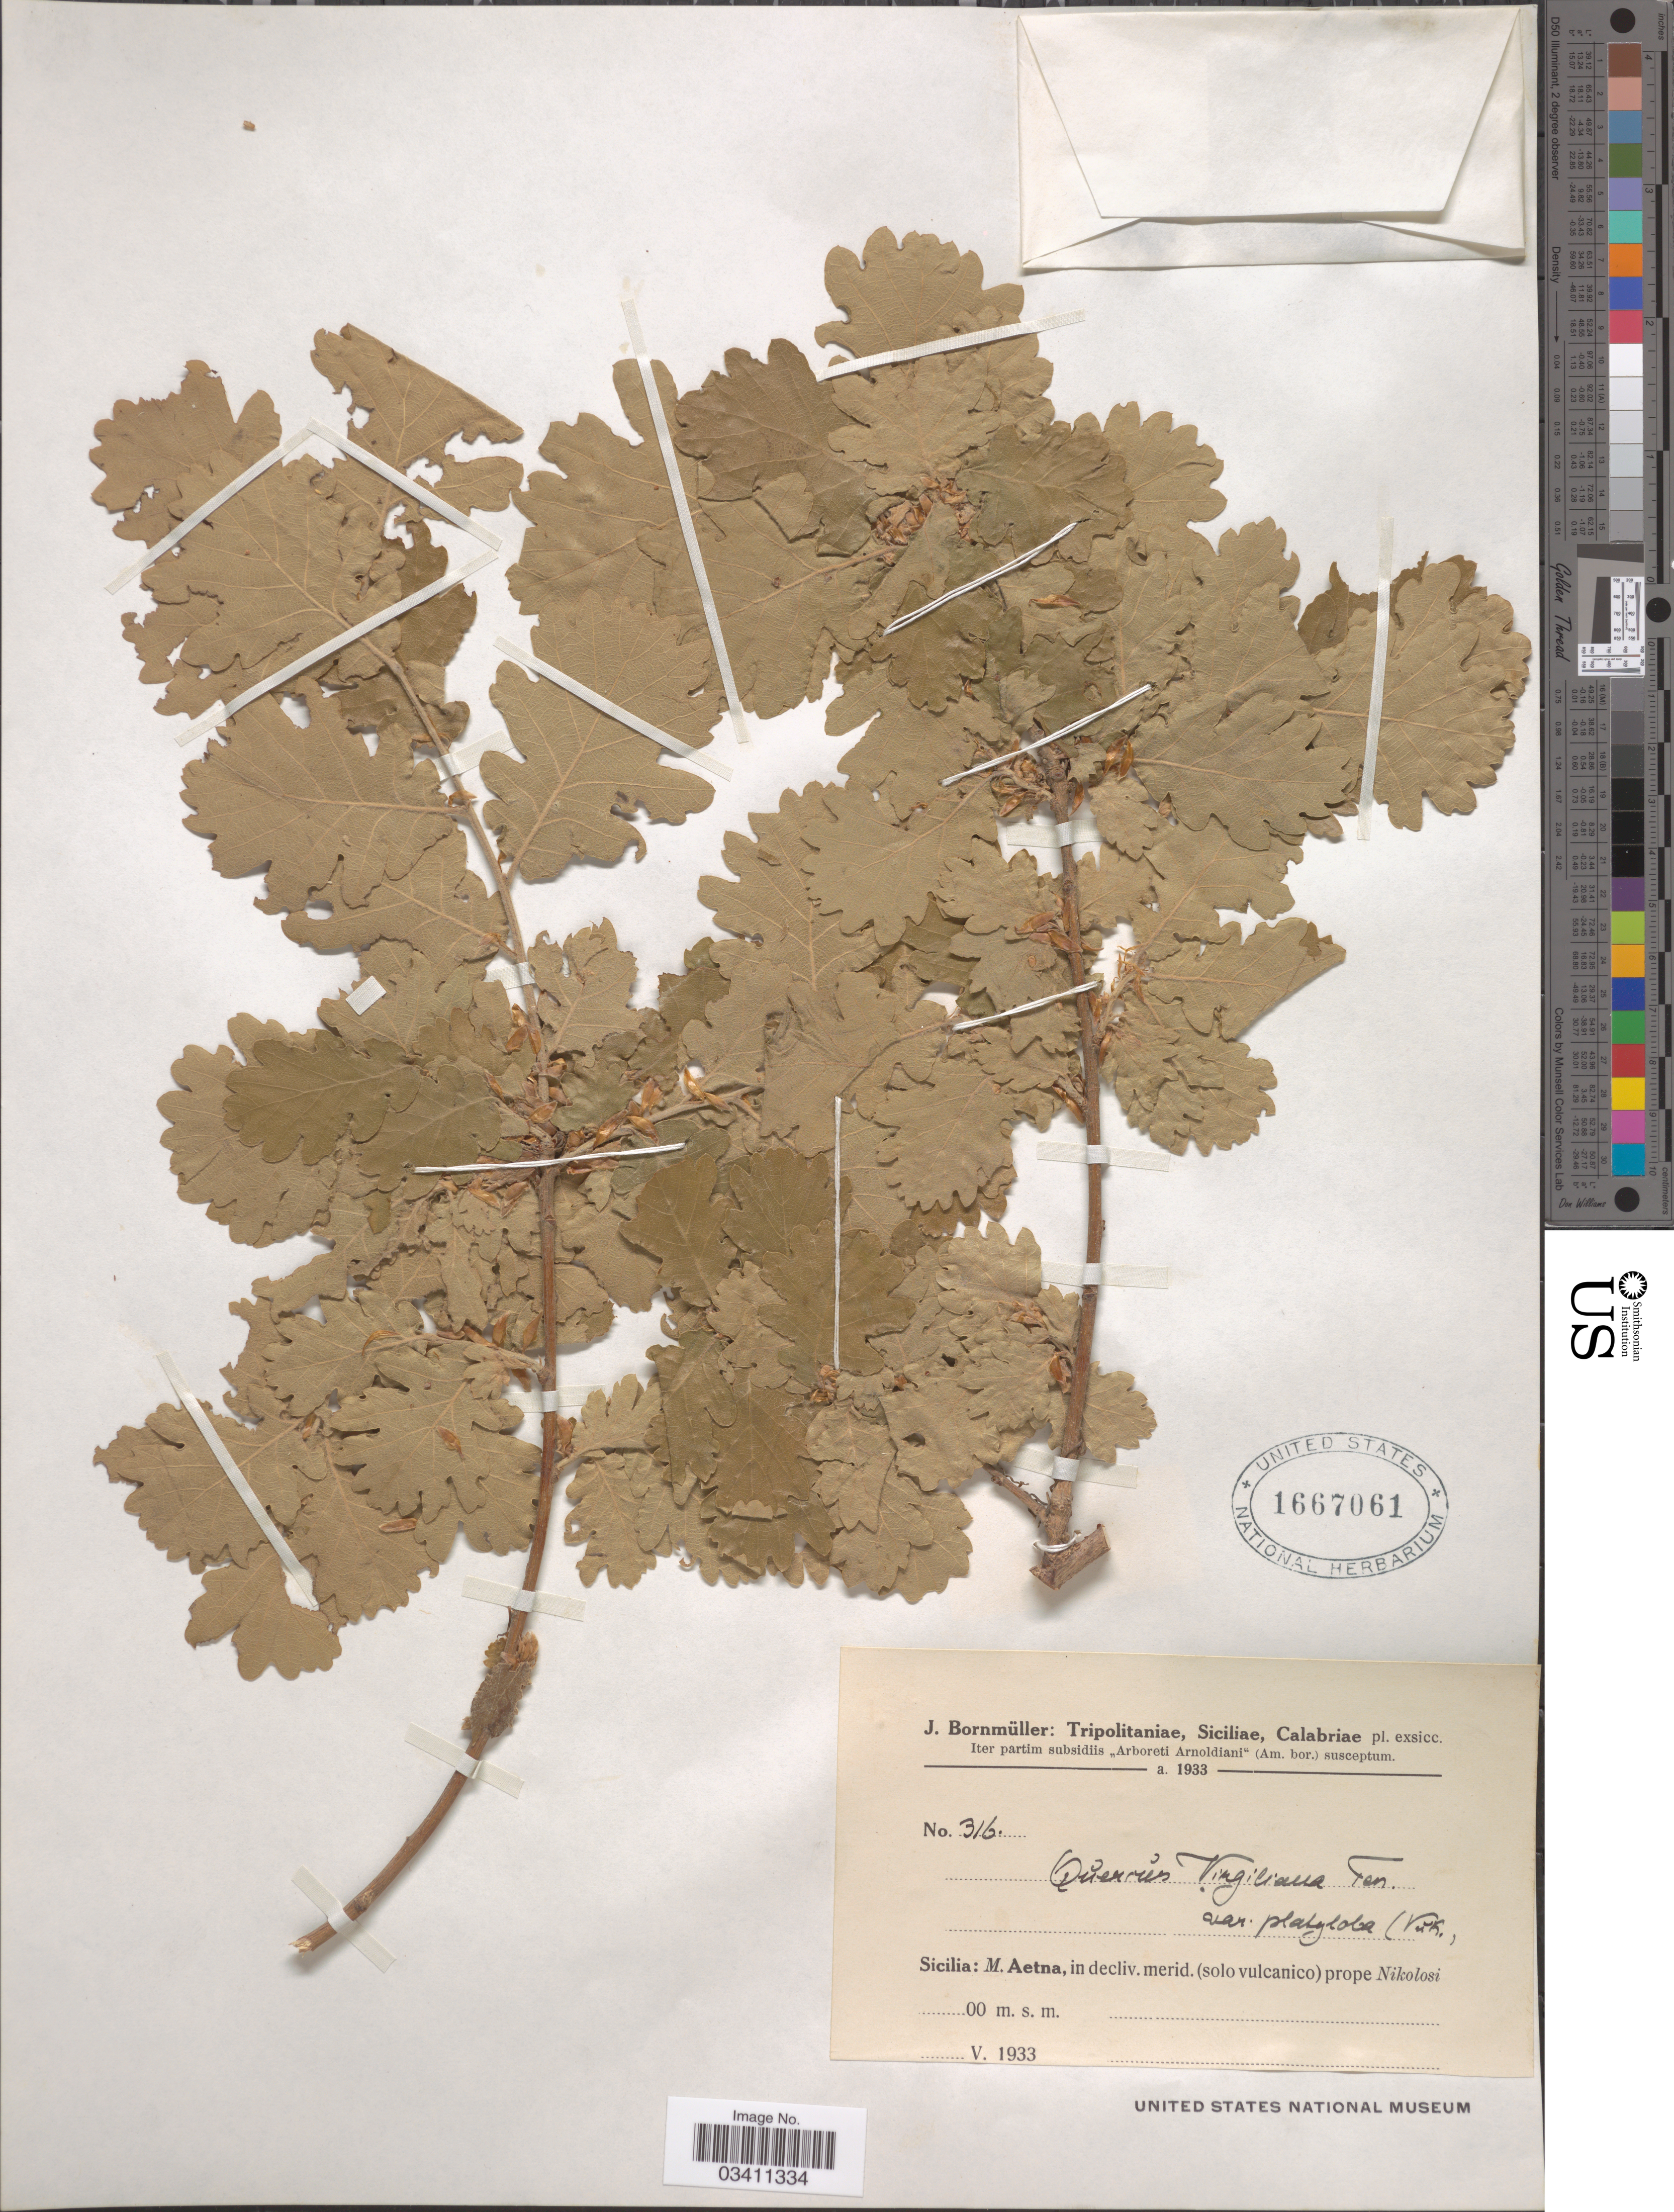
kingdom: Plantae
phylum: Tracheophyta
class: Magnoliopsida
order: Fagales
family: Fagaceae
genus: Quercus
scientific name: Quercus virgiliana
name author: (Ten.) Ten.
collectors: J. Bornmüller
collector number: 316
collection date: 1933-05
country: Italy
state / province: Siciliana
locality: Sicilia: M. Aetna, in decliv. merid. (solo vulcanico) prope Nikolosi.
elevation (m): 0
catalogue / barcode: US 1667061